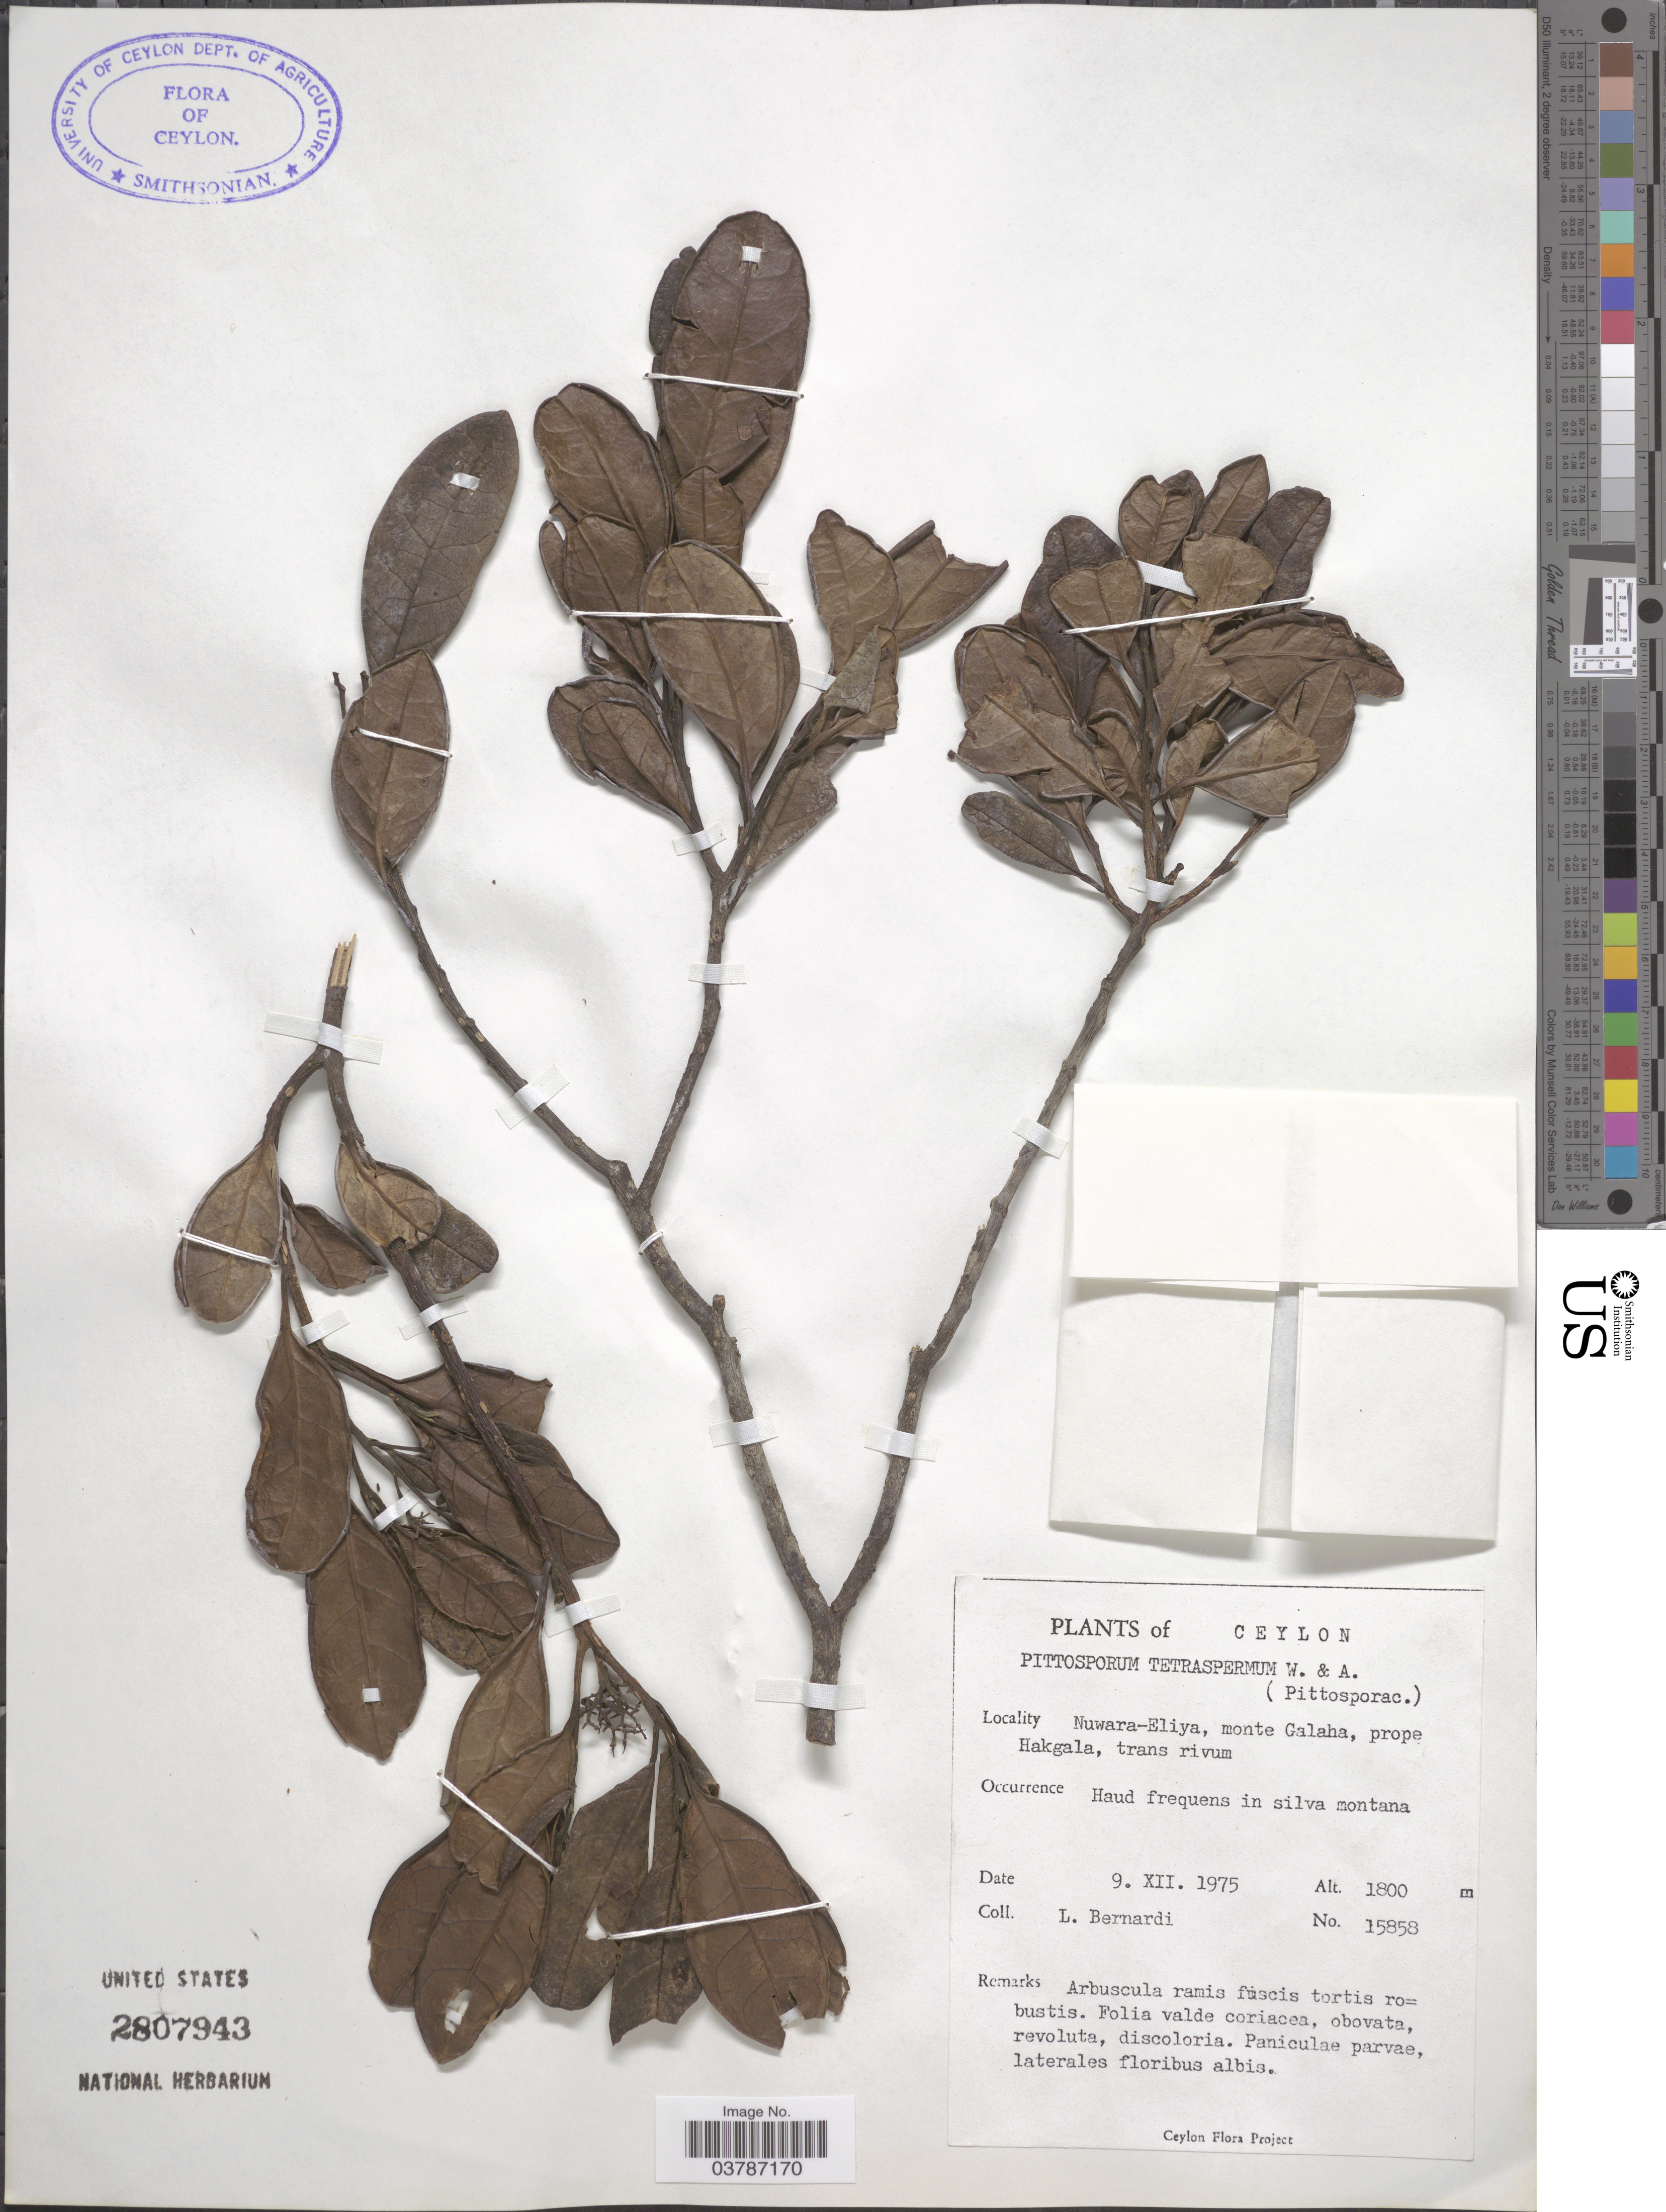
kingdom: Plantae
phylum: Tracheophyta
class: Magnoliopsida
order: Apiales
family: Pittosporaceae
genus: Pittosporum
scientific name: Pittosporum tetraspermum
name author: Wight & Arn.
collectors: L. Bernardi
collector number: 15858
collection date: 1975-12-09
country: Sri Lanka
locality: Ceylon. Nuwara-Eliya, monte Galaha, prope Hakgala, trans rivum.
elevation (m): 1800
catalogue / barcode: US 2807943